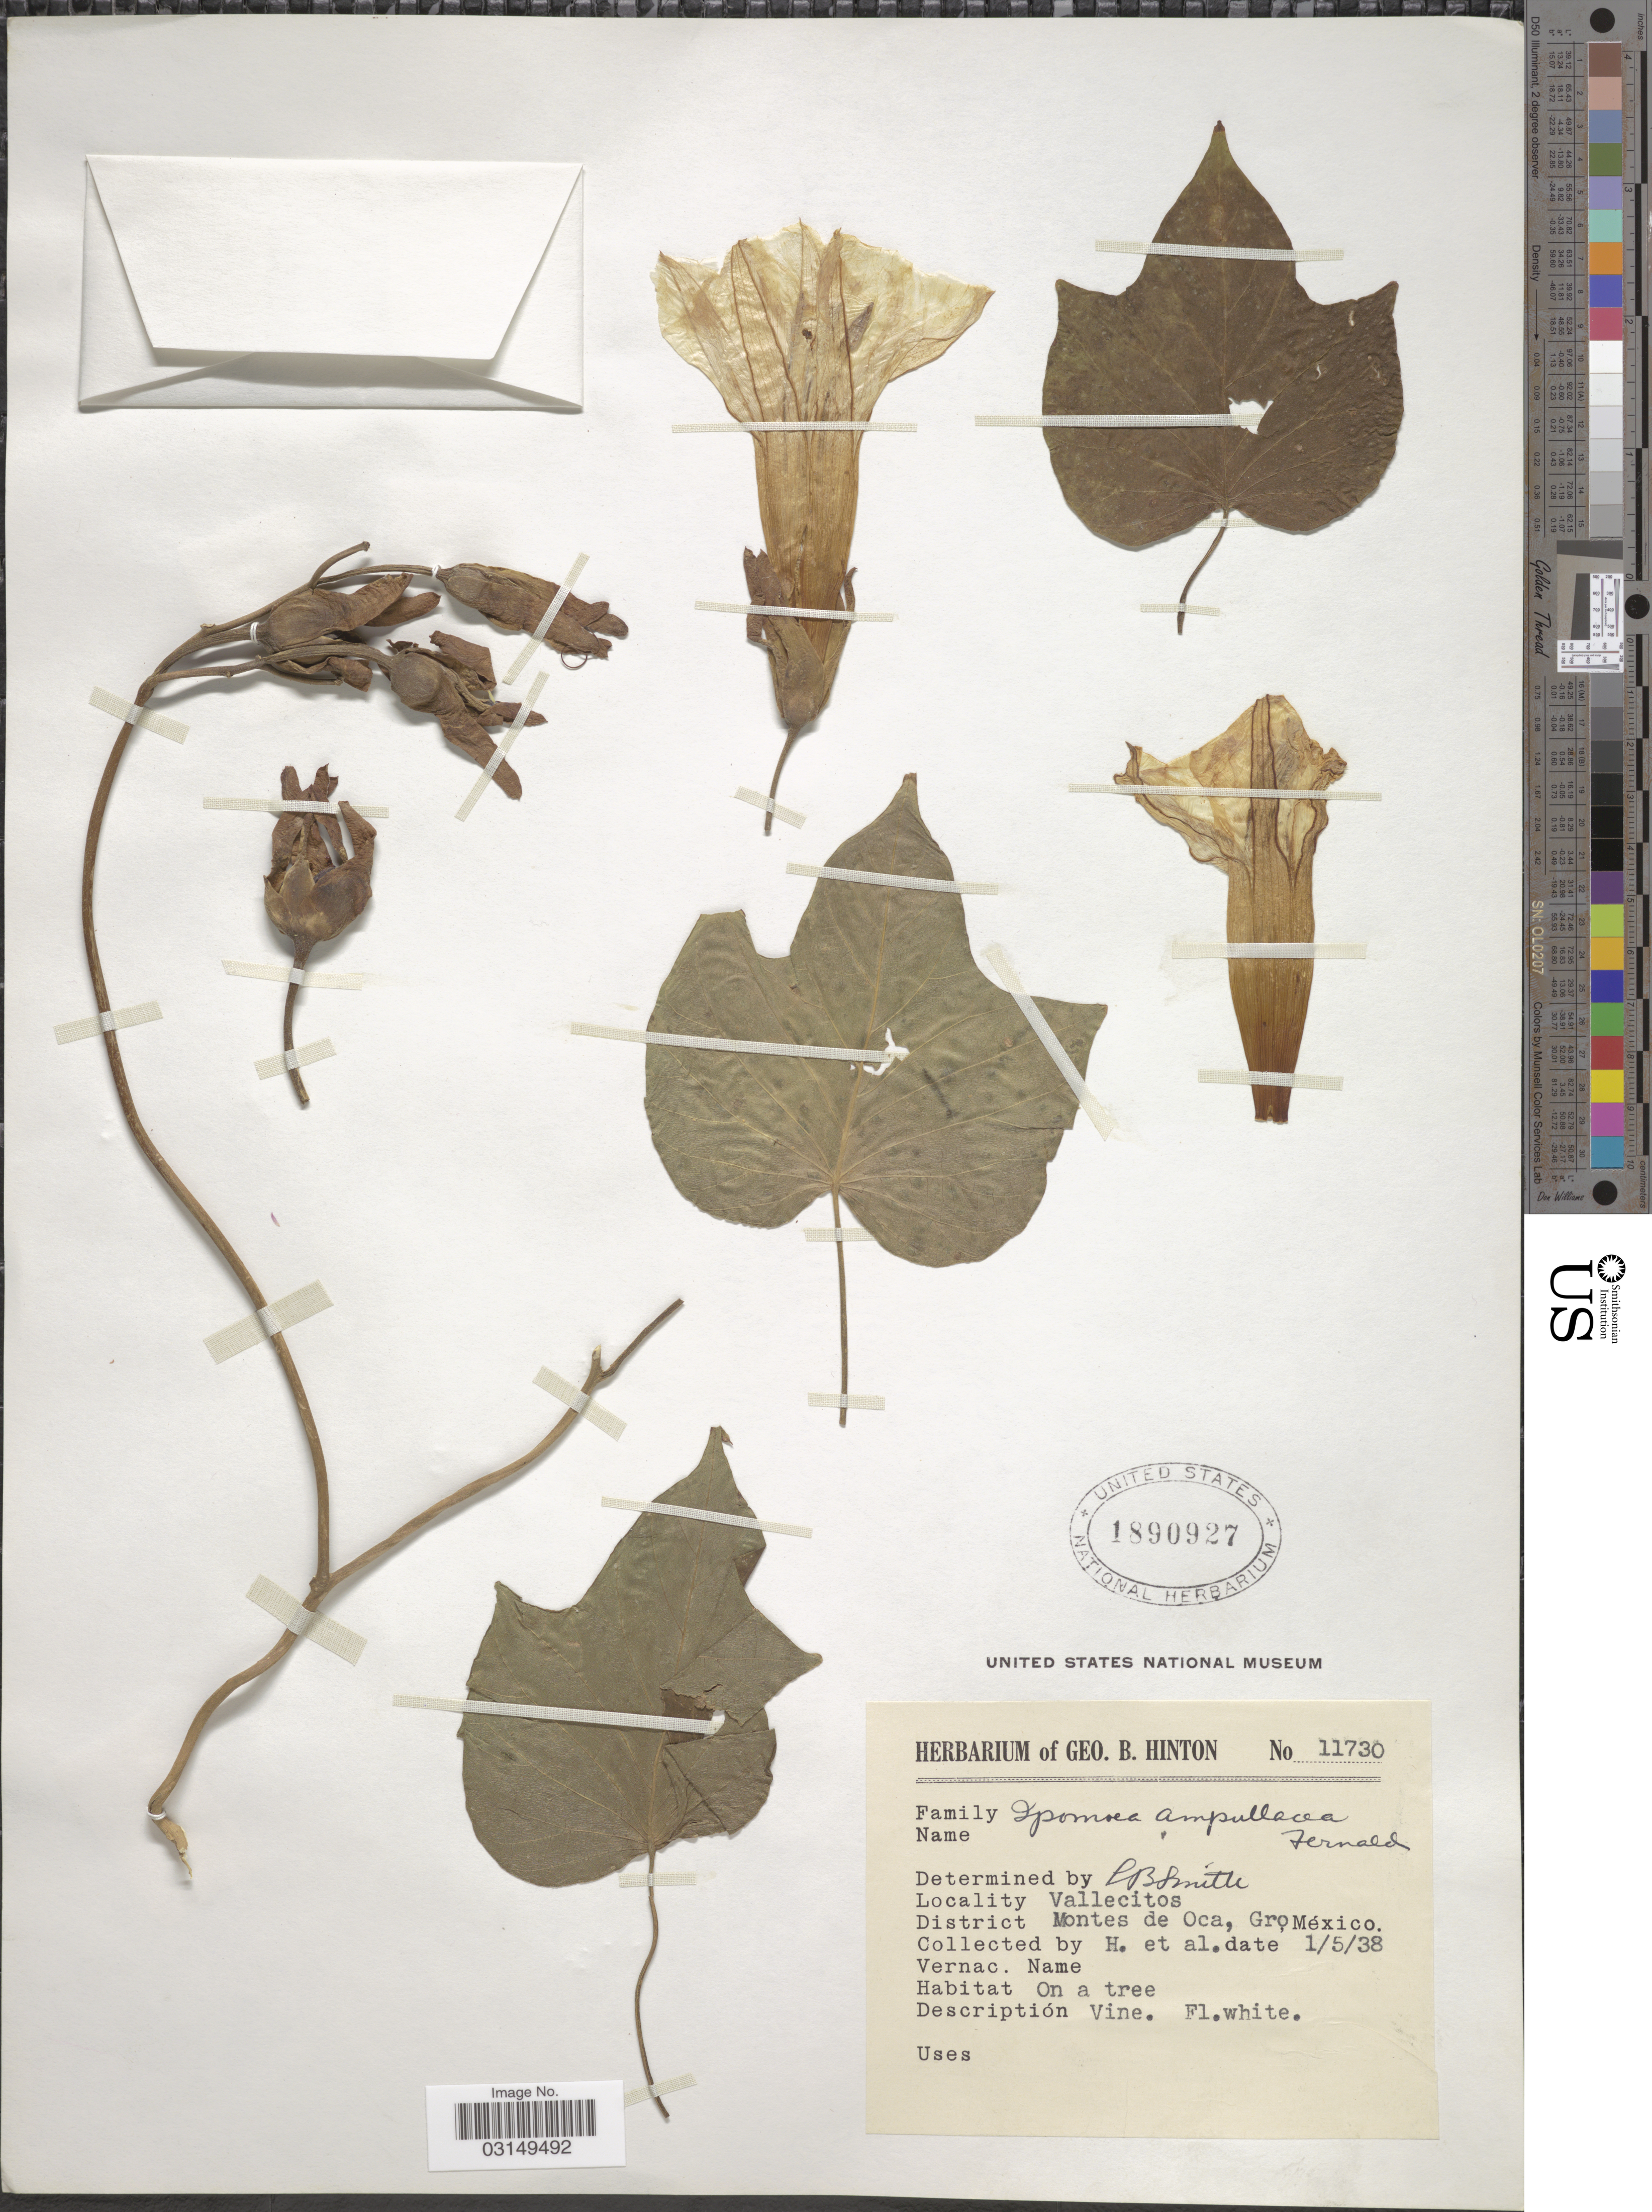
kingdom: Plantae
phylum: Tracheophyta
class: Magnoliopsida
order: Solanales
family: Convolvulaceae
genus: Ipomoea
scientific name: Ipomoea ampullacea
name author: Fernald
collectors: G. B. Hinton & et al.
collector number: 11730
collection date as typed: Transcribed d/m/y: 5/1/38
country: Mexico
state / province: Guerrero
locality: Vallecitos. District Montes de Oca.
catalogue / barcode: US 1890927